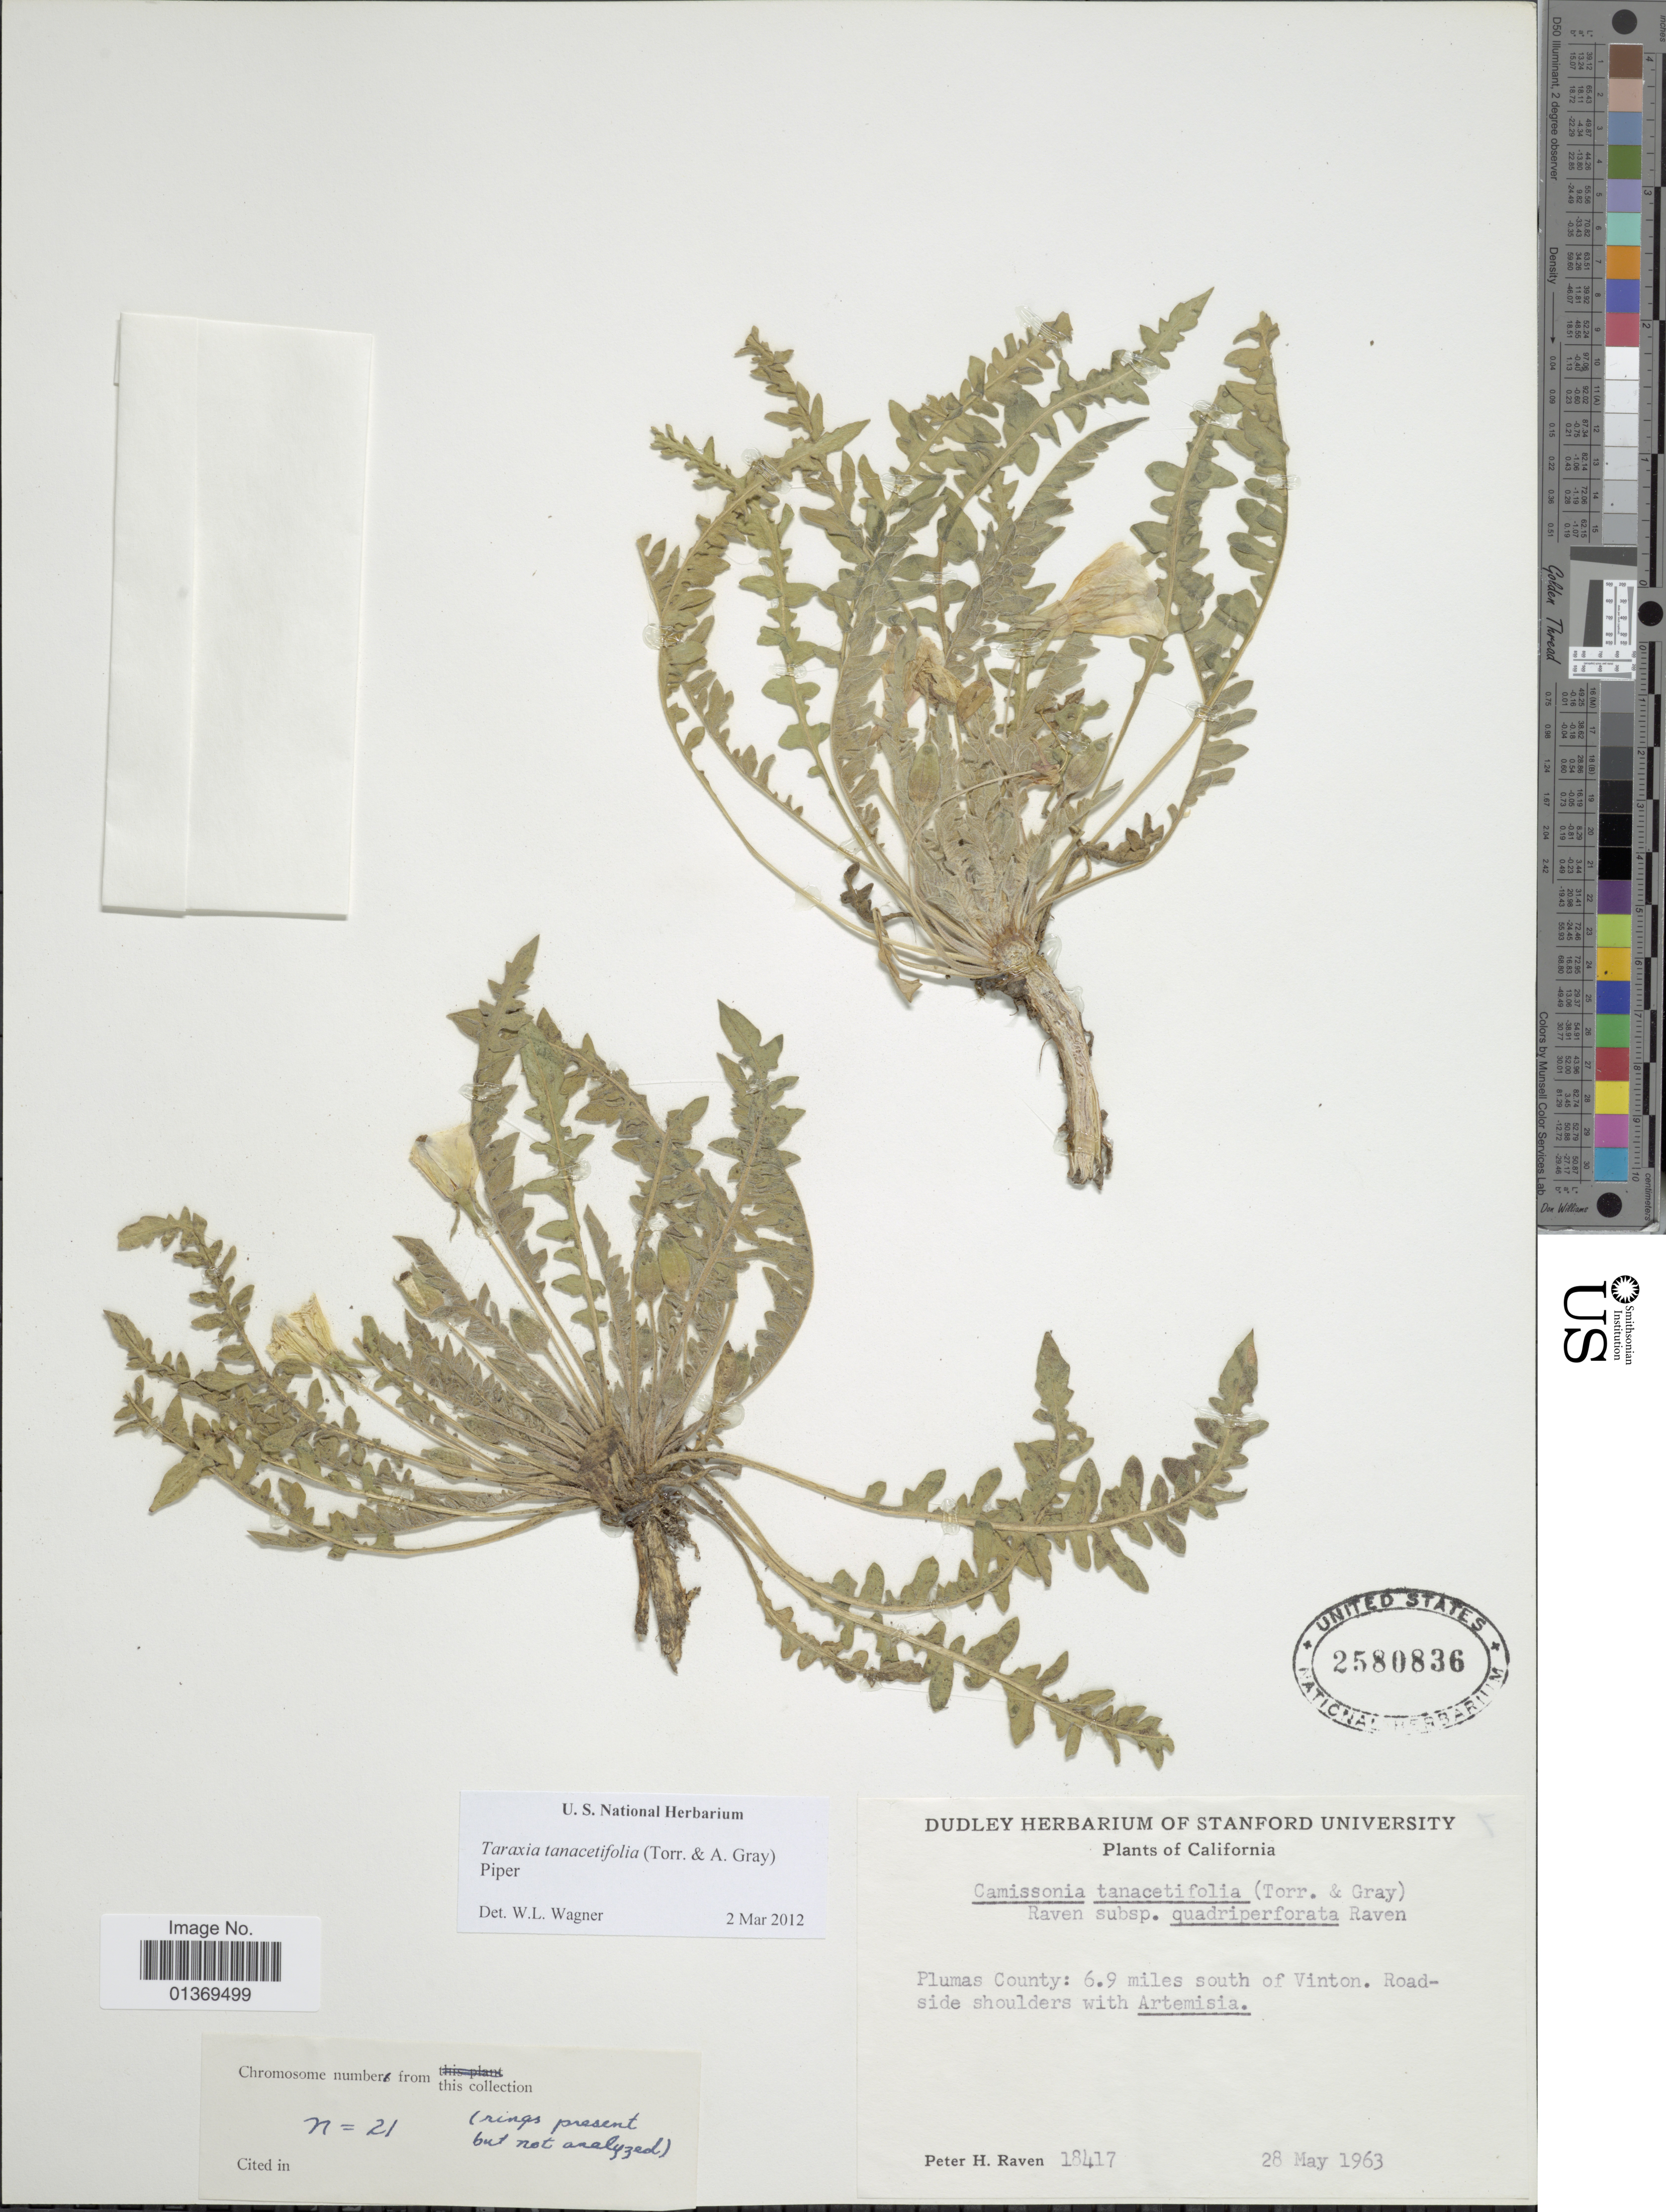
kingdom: Plantae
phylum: Tracheophyta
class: Magnoliopsida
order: Myrtales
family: Onagraceae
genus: Taraxia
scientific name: Taraxia tanacetifolia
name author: (Torr. & A. Gray) Piper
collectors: P. H. Raven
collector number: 18417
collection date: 1963-05-28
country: United States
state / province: California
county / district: Plumas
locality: Plumas County: 6.9 miles south of Vinton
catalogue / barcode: US 2580836